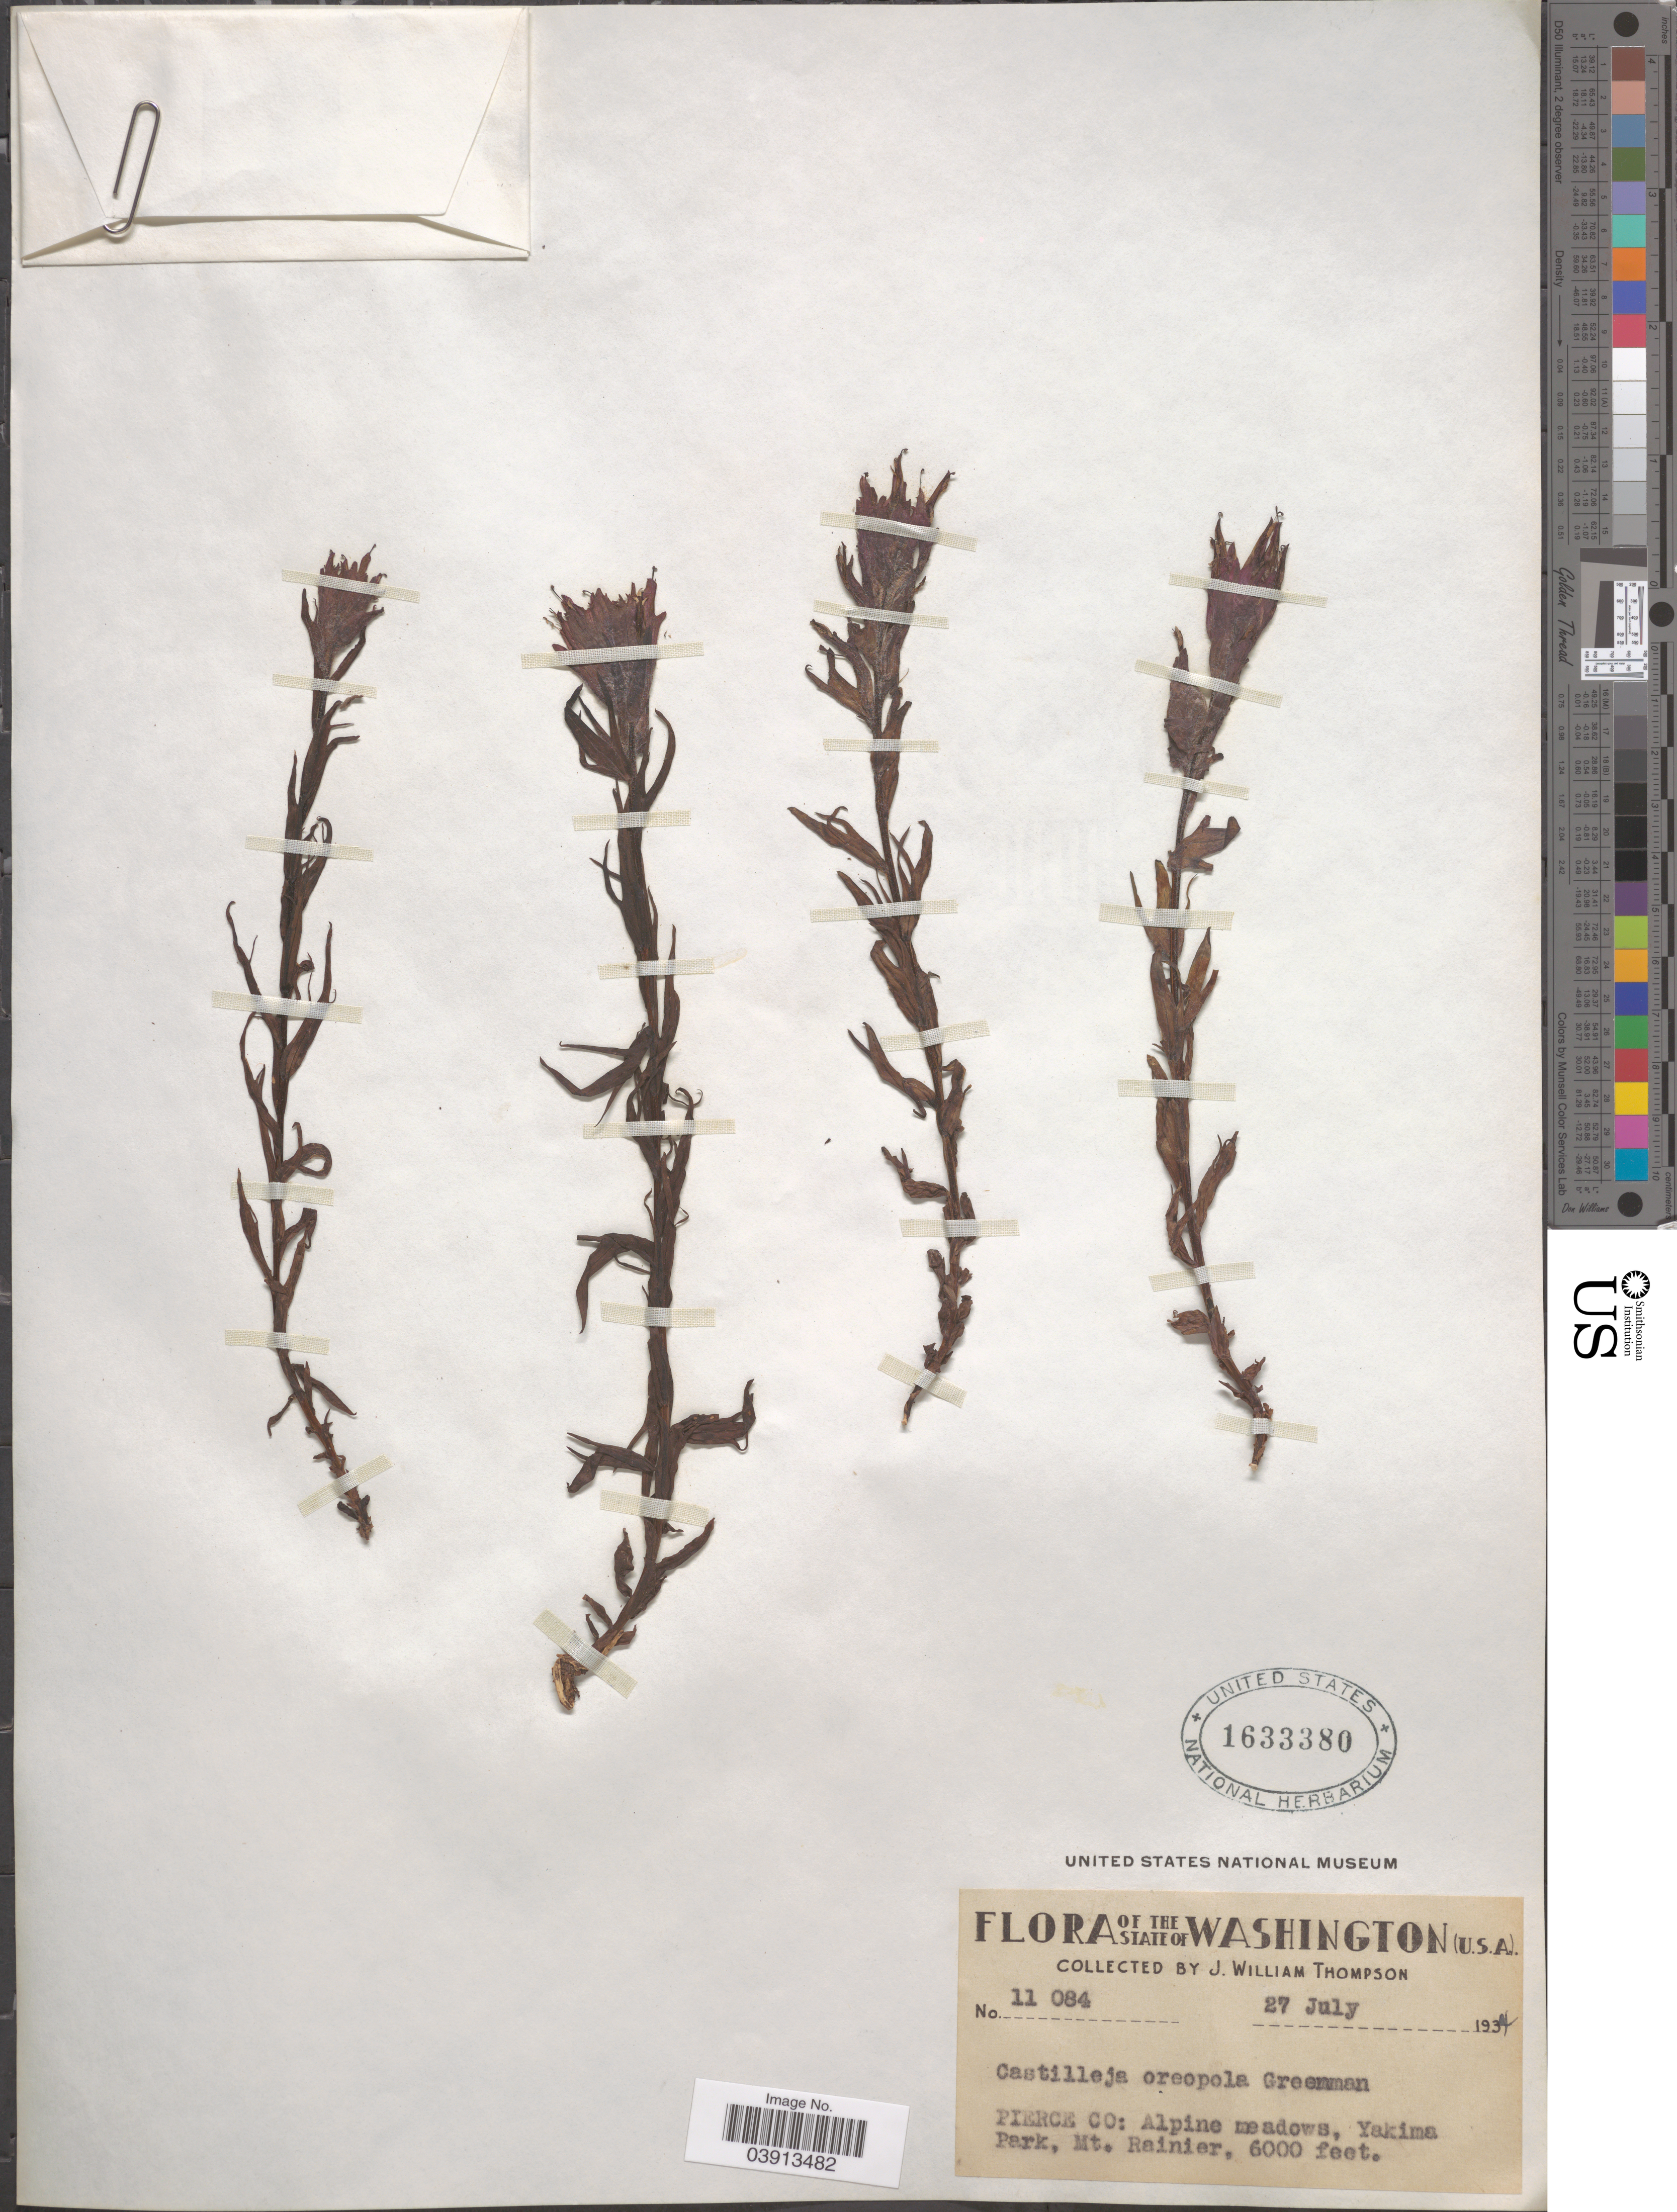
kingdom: Plantae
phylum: Tracheophyta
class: Magnoliopsida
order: Lamiales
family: Orobanchaceae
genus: Castilleja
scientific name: Castilleja parviflora var. oreopola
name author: (Greenm.) Ownbey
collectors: J. W. Thompson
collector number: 11084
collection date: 1934-07-27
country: United States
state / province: Washington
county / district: Yakima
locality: Pierce Co: Yakima Park, Mt. Rainier.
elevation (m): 1829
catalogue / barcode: US 1633380